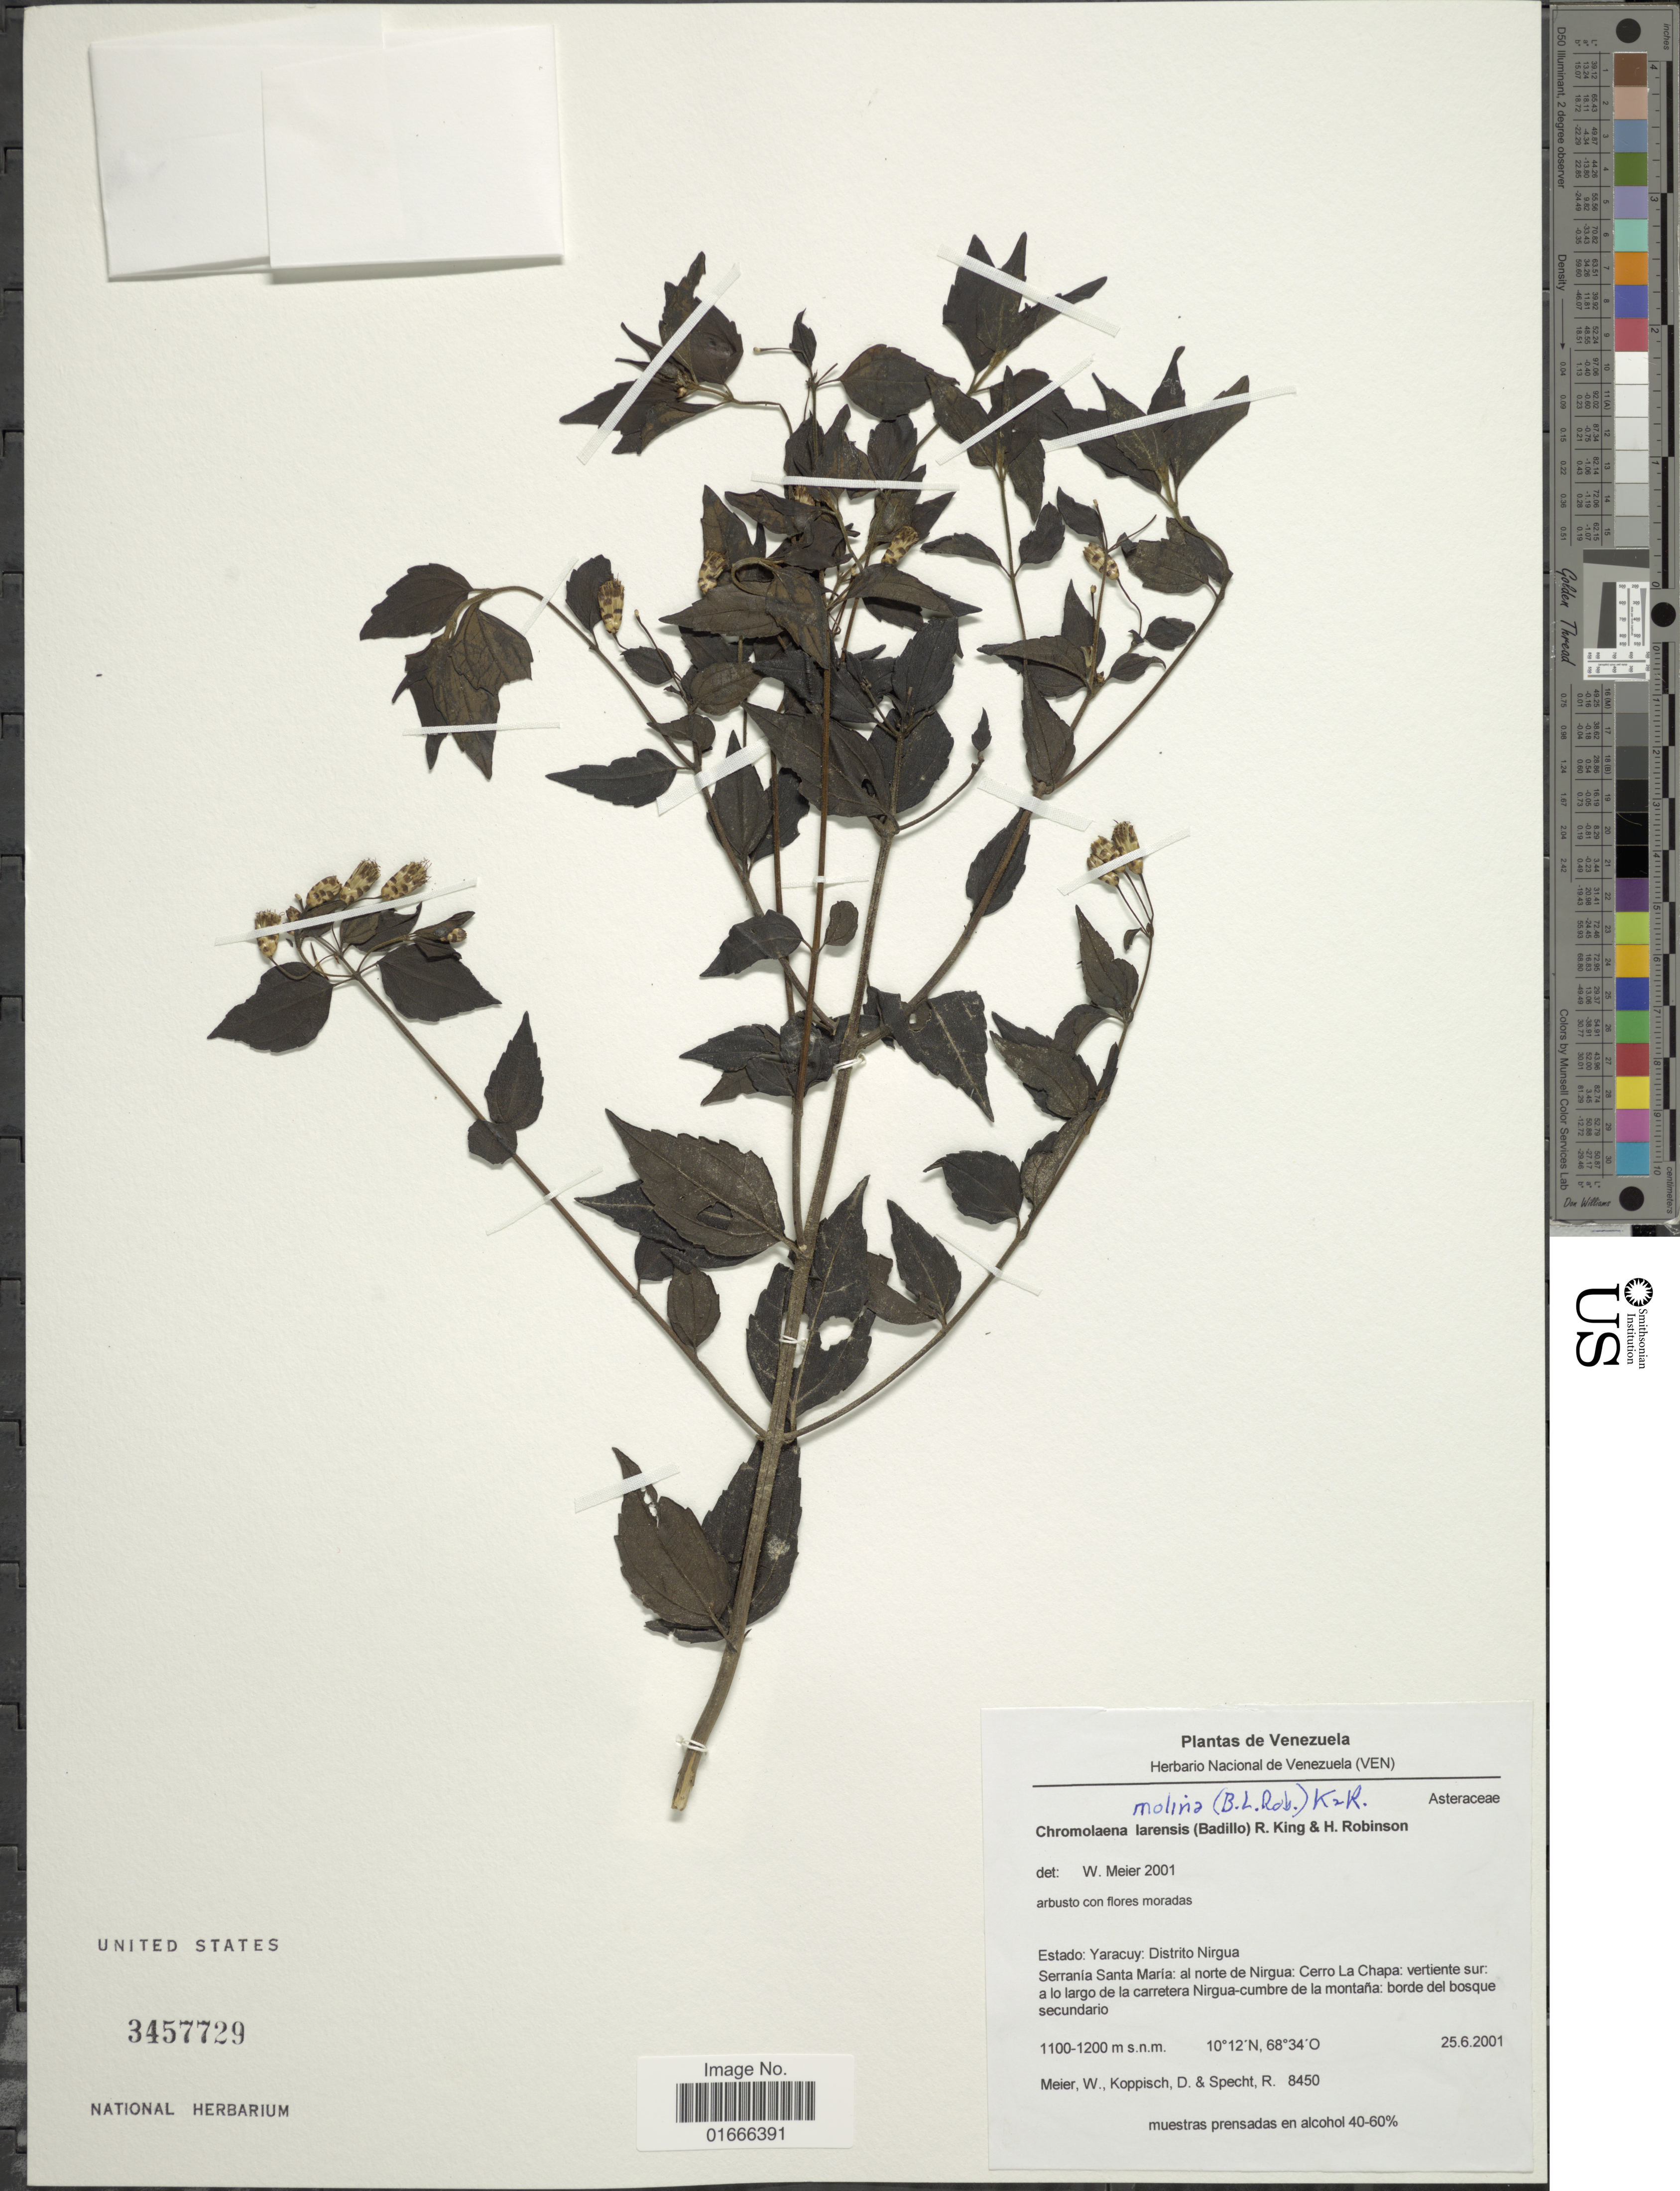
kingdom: Plantae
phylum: Tracheophyta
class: Magnoliopsida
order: Asterales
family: Asteraceae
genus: Chromolaena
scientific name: Chromolaena molina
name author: (B.L. Rob.) R.M. King & H. Rob.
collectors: W. Meier, D. Koppisch & R. Specht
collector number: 8450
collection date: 2001-06-25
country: Venezuela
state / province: Yaracuy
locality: Distrito Nirgua, Serrania Santa Maria, al norte de Nirgua, Cerro La Chapa, vertiente sur, a lo largo de la carretera Nirgua-cumbre de la montana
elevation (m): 1100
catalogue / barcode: US 3457729